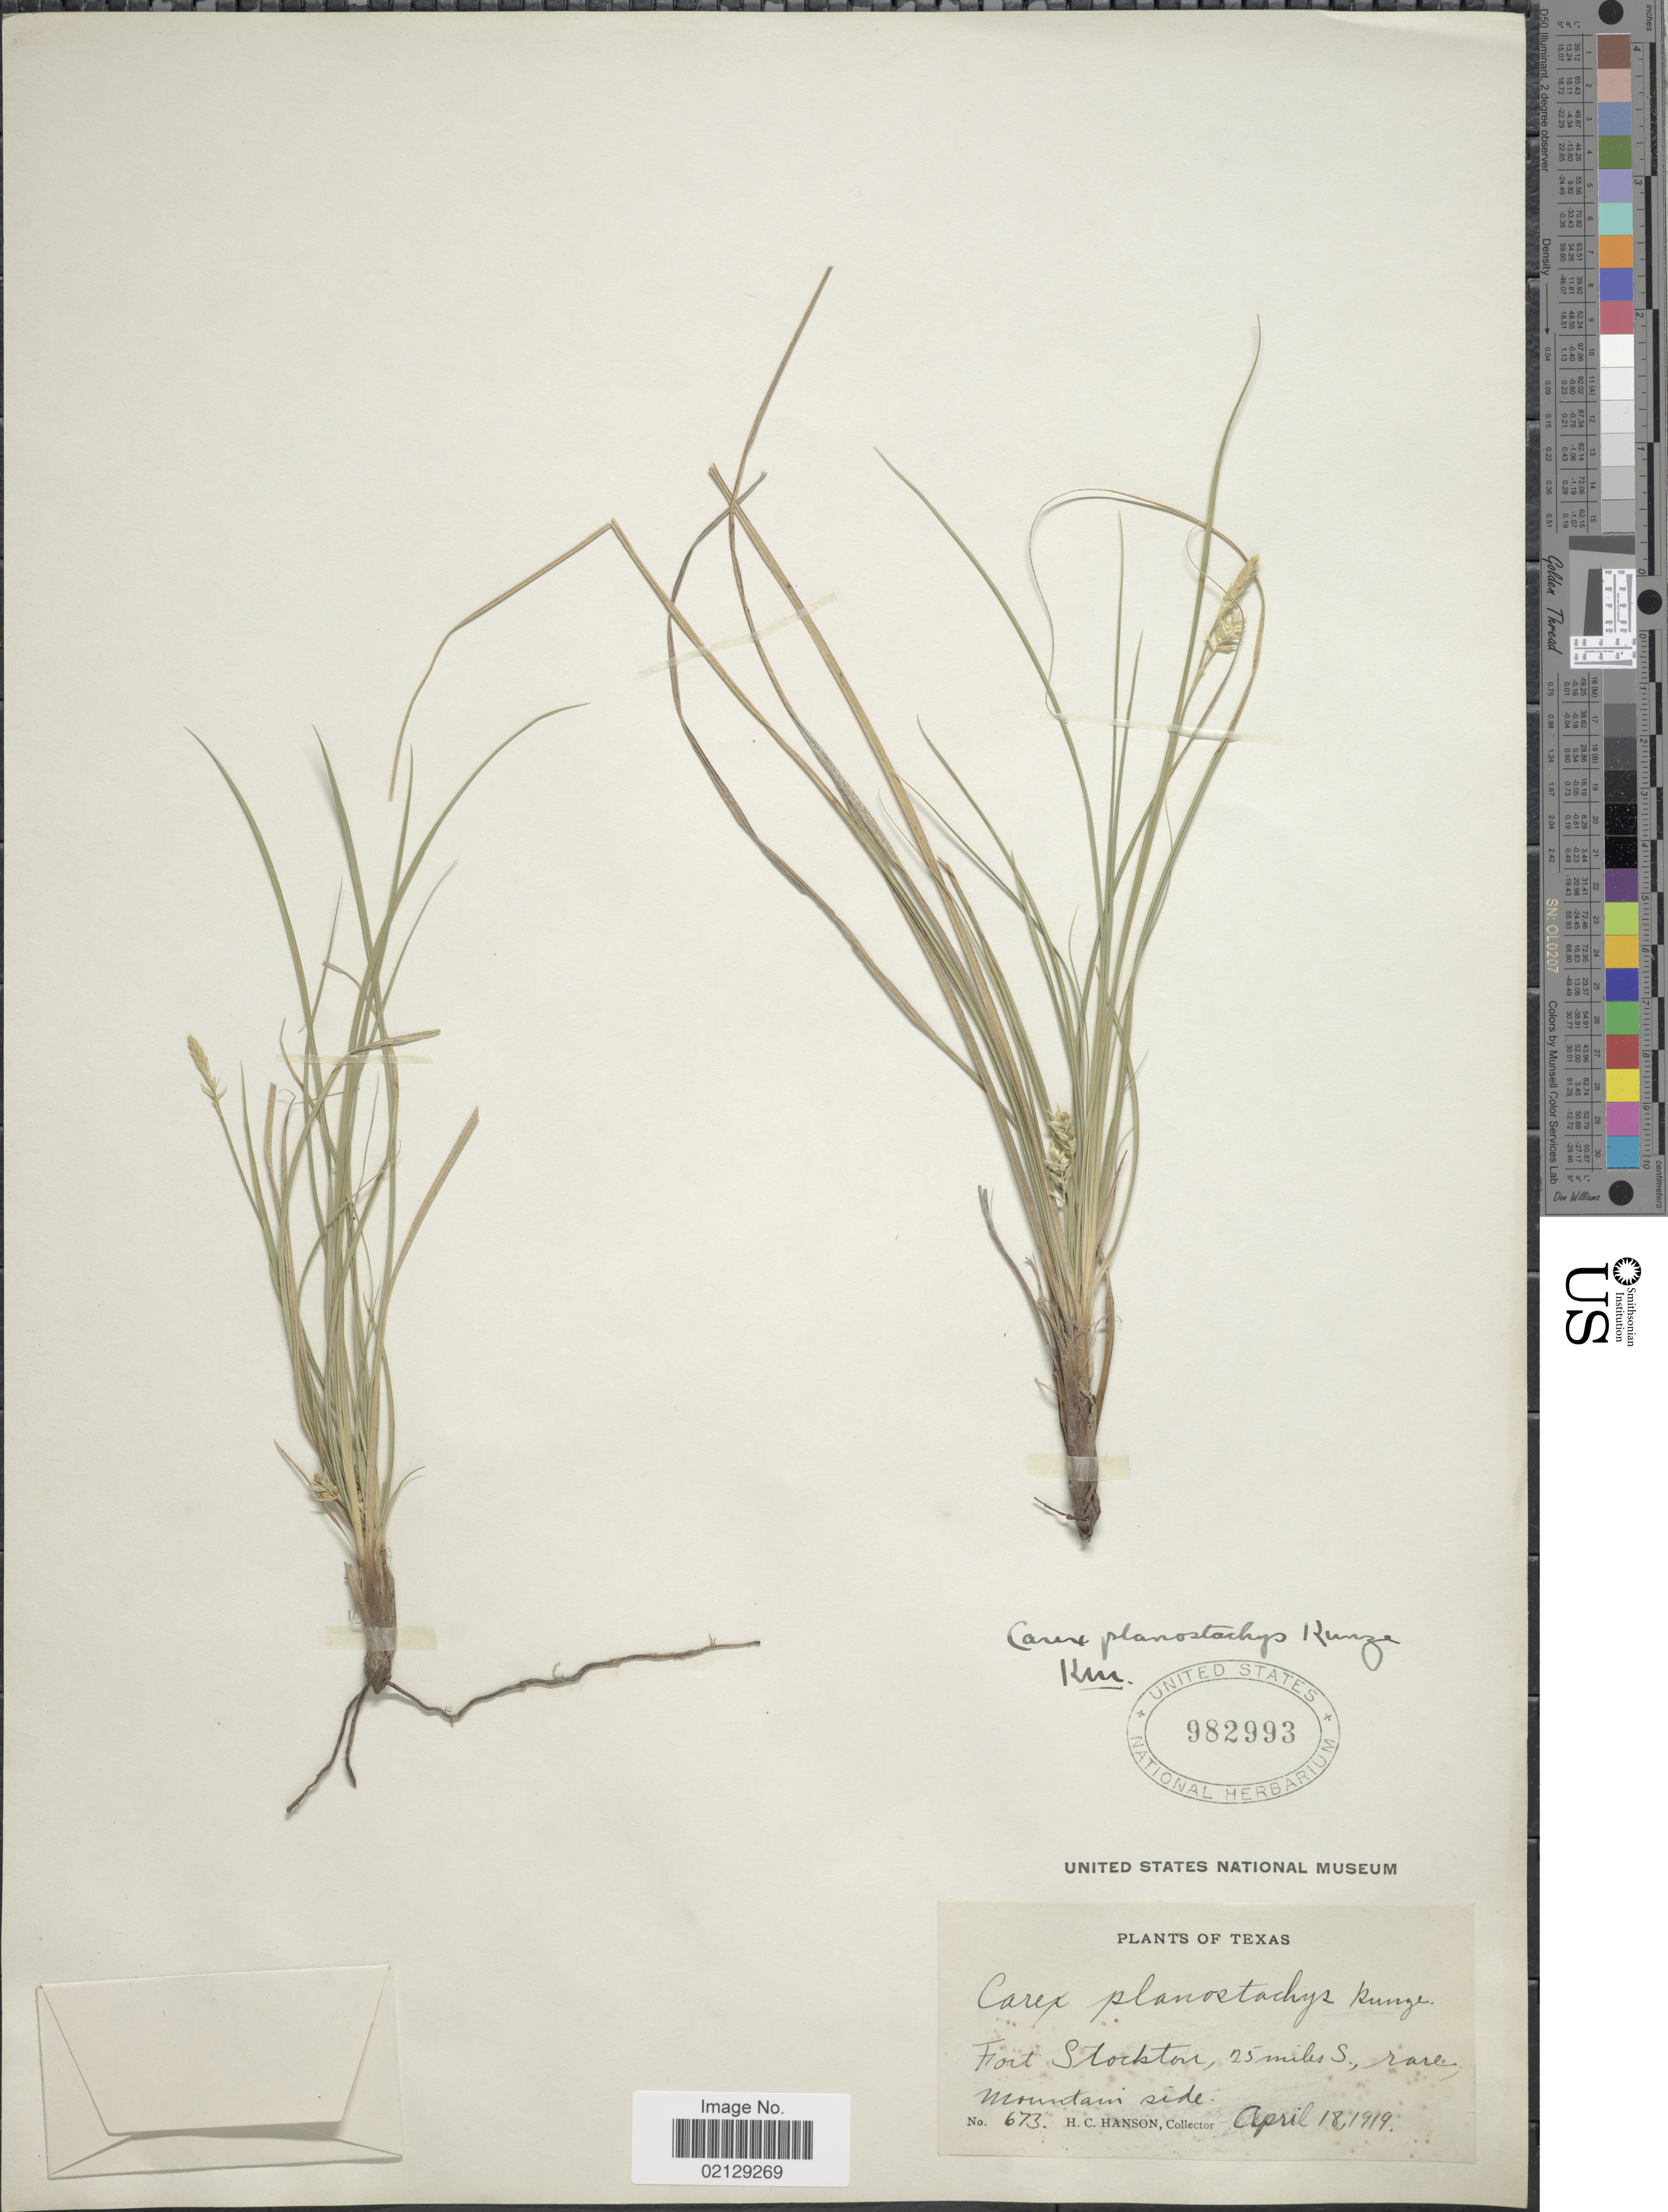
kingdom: Plantae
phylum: Tracheophyta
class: Liliopsida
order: Poales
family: Cyperaceae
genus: Carex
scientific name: Carex planostachys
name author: Kunze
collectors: H. Hanson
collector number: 673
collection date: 1919-04-18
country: United States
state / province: Texas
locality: Fort Stockton, 25 miles S., mountain side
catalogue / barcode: US 982993